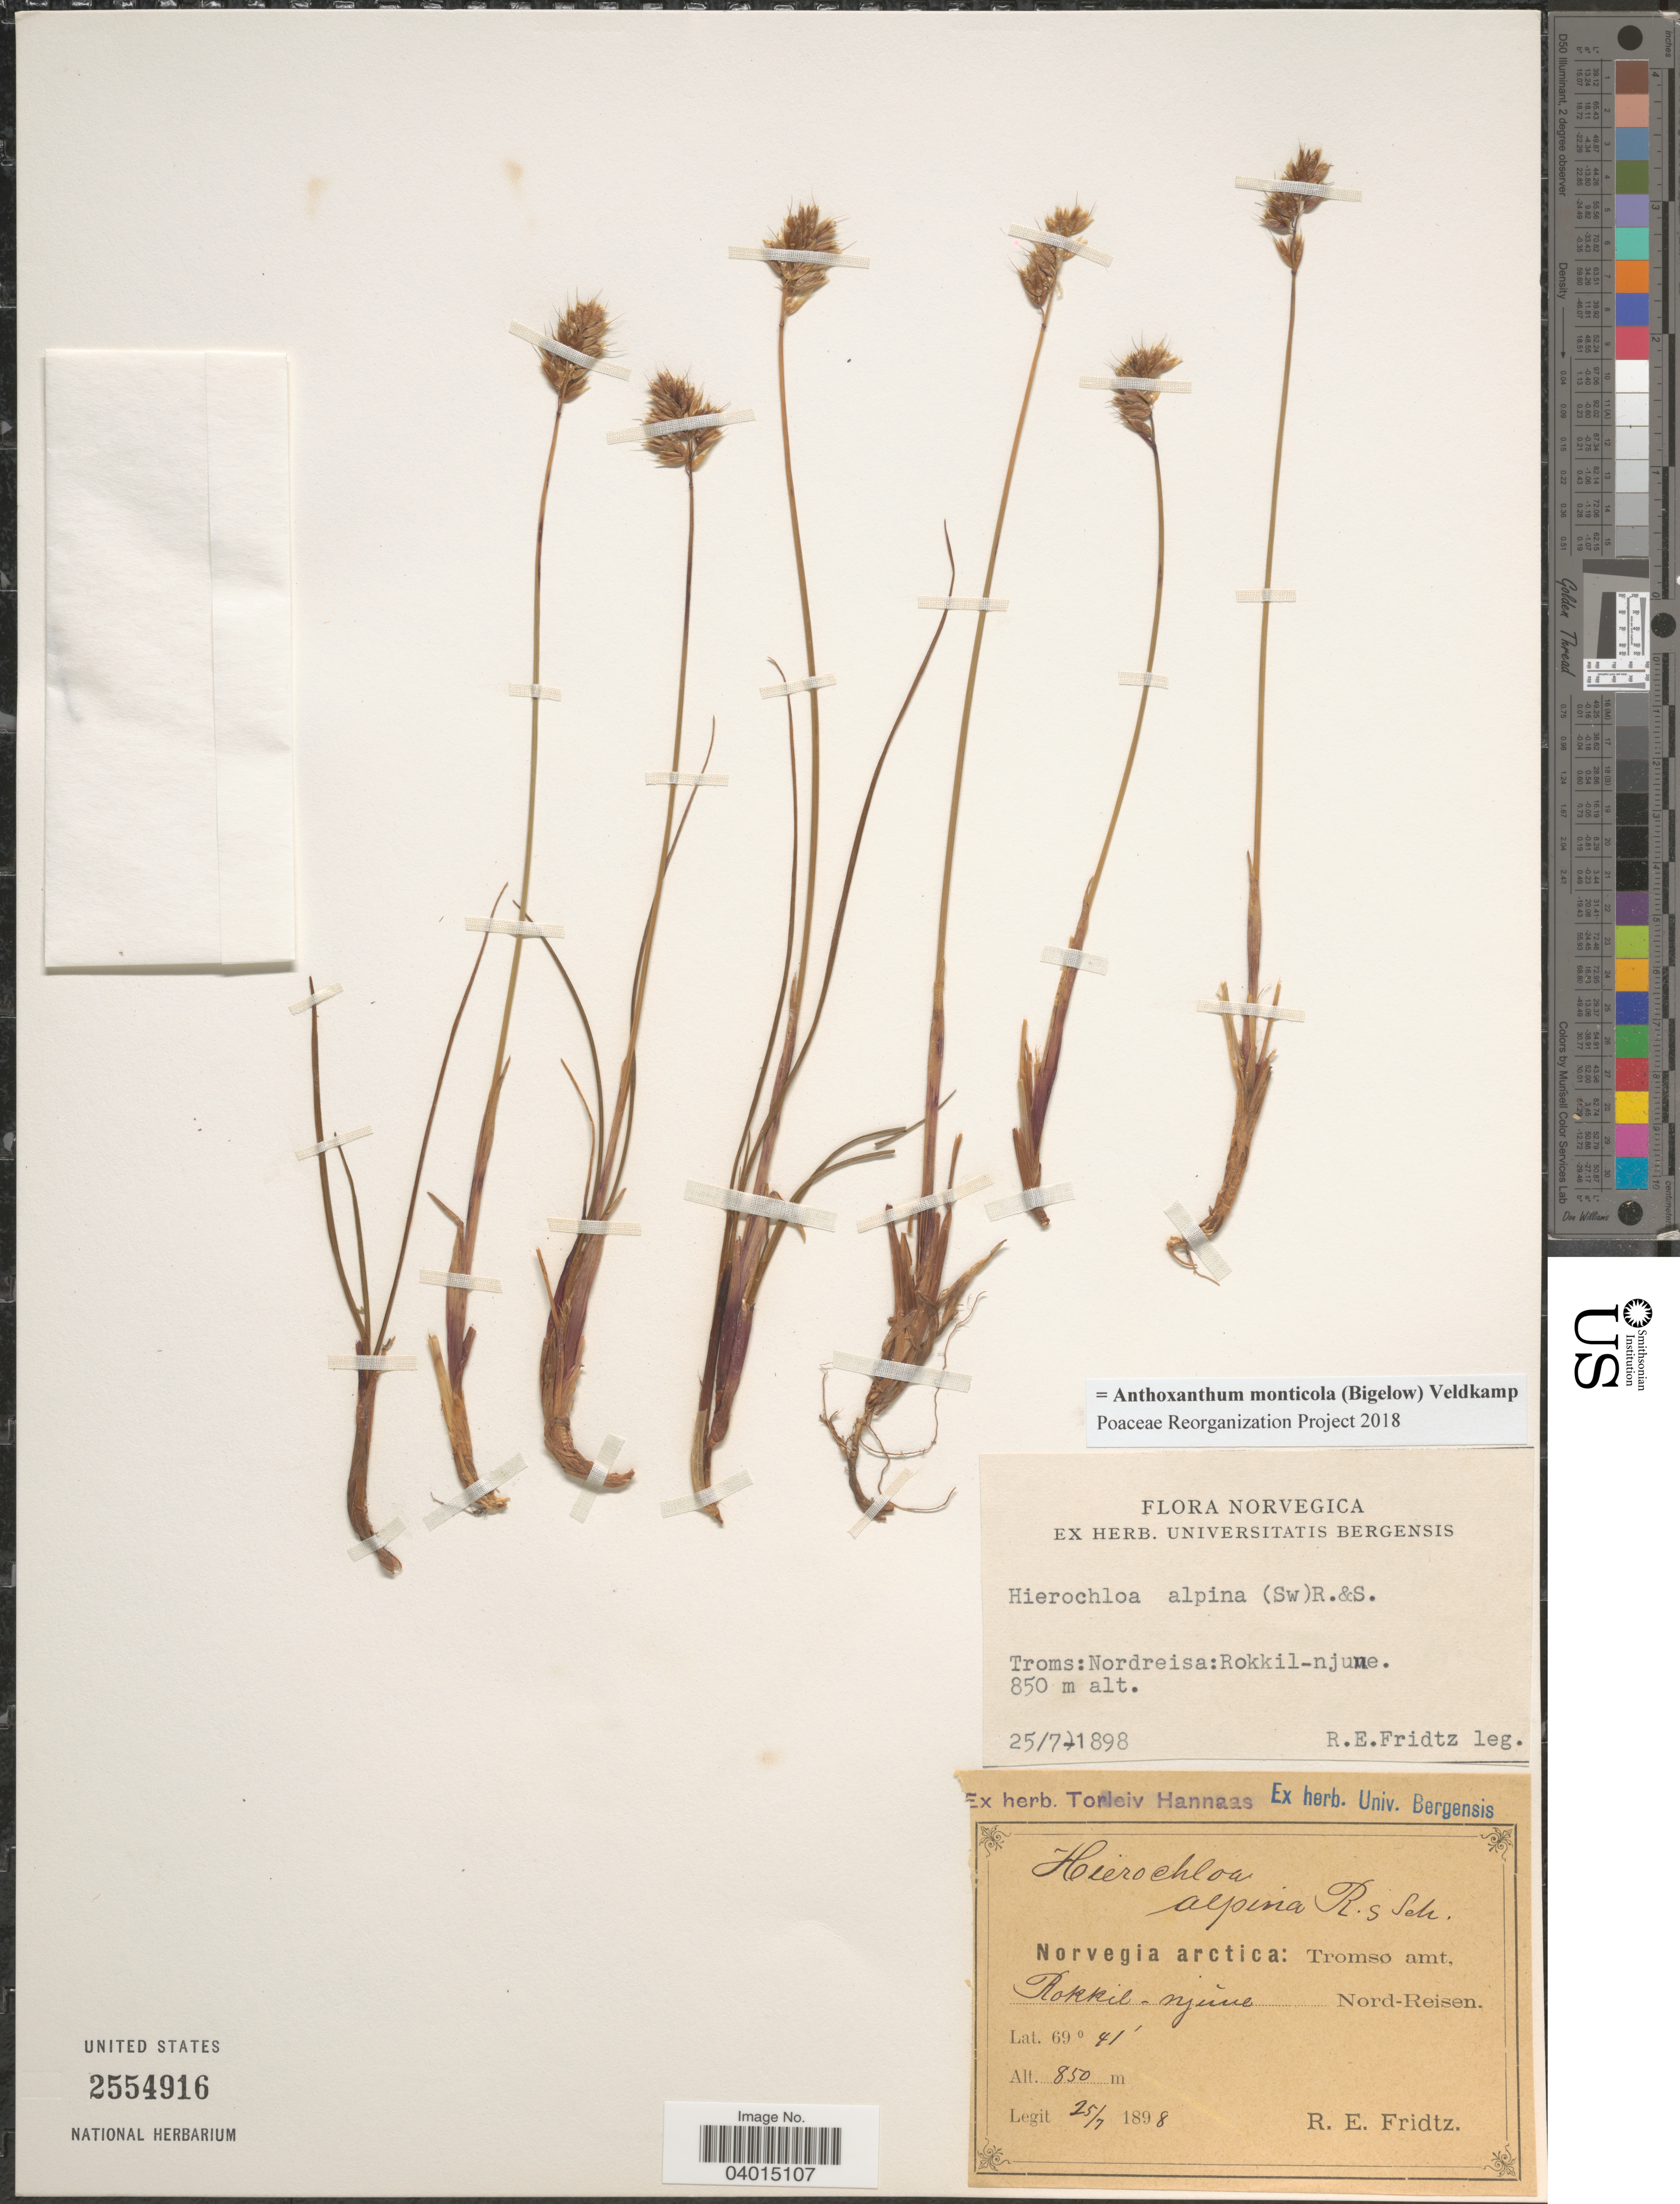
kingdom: Plantae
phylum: Tracheophyta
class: Liliopsida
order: Poales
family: Poaceae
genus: Anthoxanthum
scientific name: Anthoxanthum monticola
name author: (Bigelow) Veldkamp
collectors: R. Fridtz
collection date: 1898-07-25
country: Norway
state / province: Troms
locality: Norvegica. Troms: Nordreisa: Rokkil-njune. Norvegia arctica: Tromso amt, Rokkil-njune. Nord-Reisen.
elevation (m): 850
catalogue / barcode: US 2554916